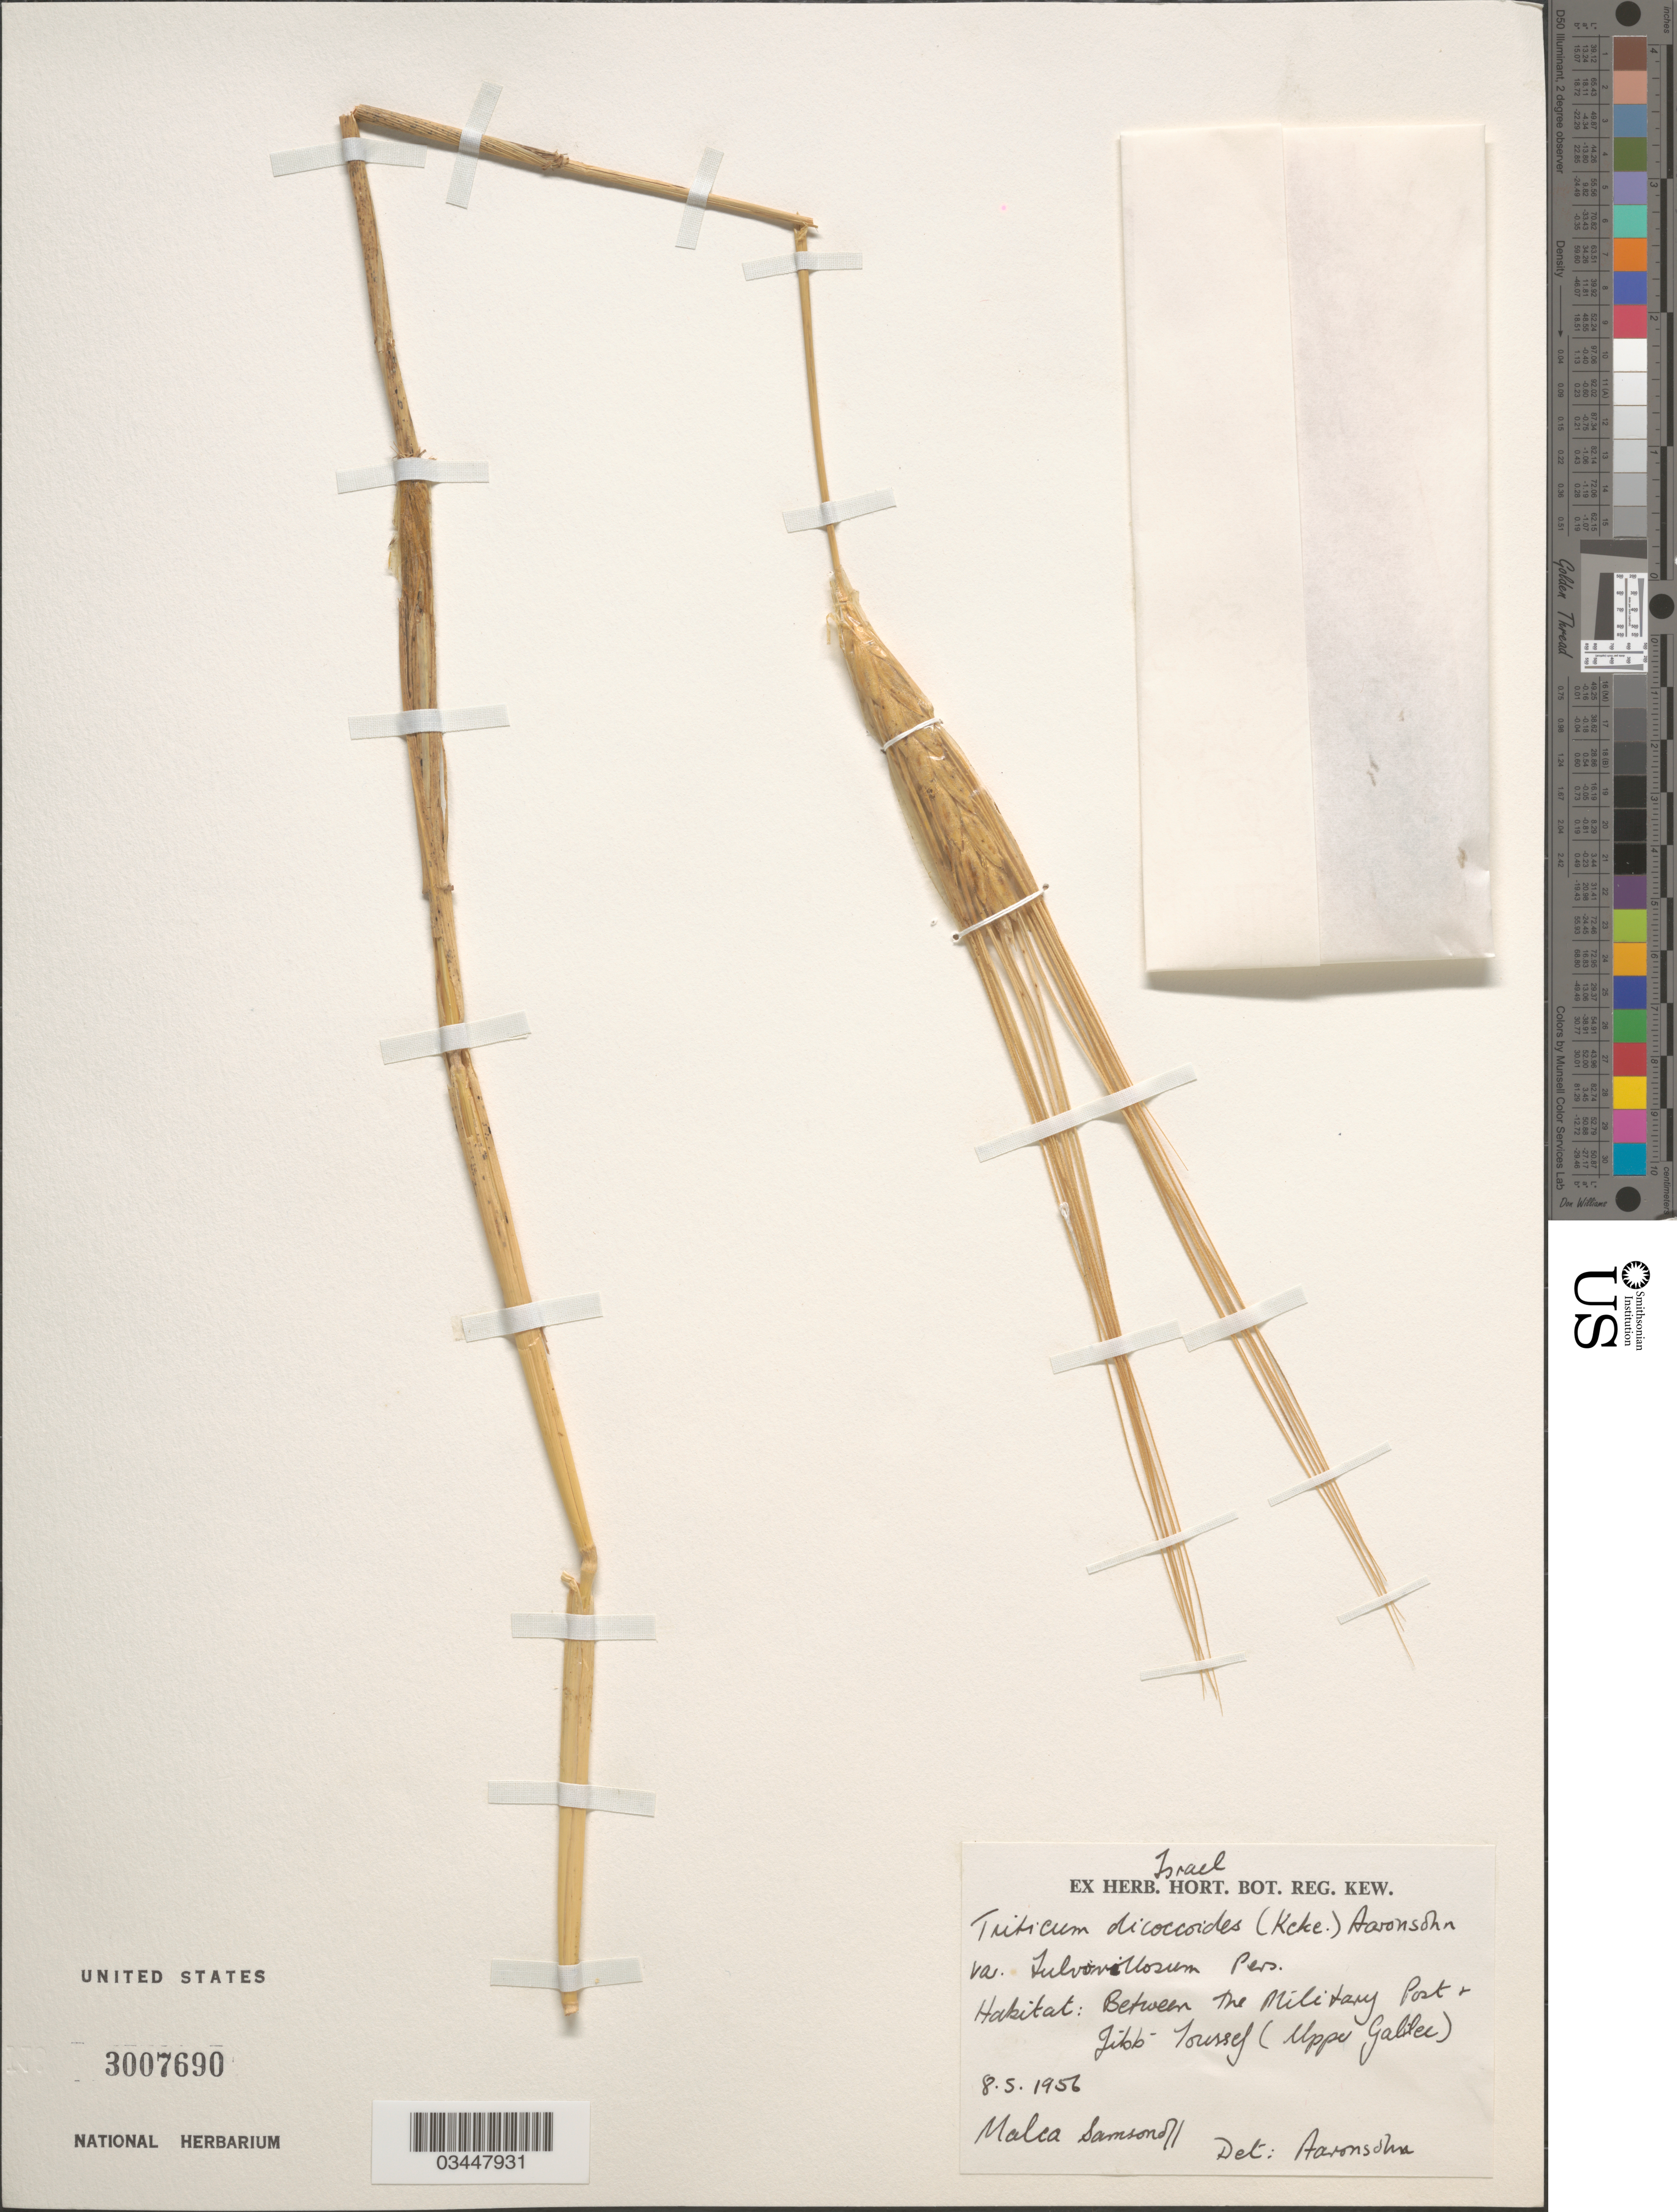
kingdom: Plantae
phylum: Tracheophyta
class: Liliopsida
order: Poales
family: Poaceae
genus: Triticum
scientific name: Triticum dicoccoides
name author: (Körn.) Körn. ex Schweinf.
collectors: M. Samson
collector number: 511*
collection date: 1956-05-08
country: Israel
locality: Between the Military Post & Jibb-Youssef (Upper Galilee)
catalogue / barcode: US 3007690